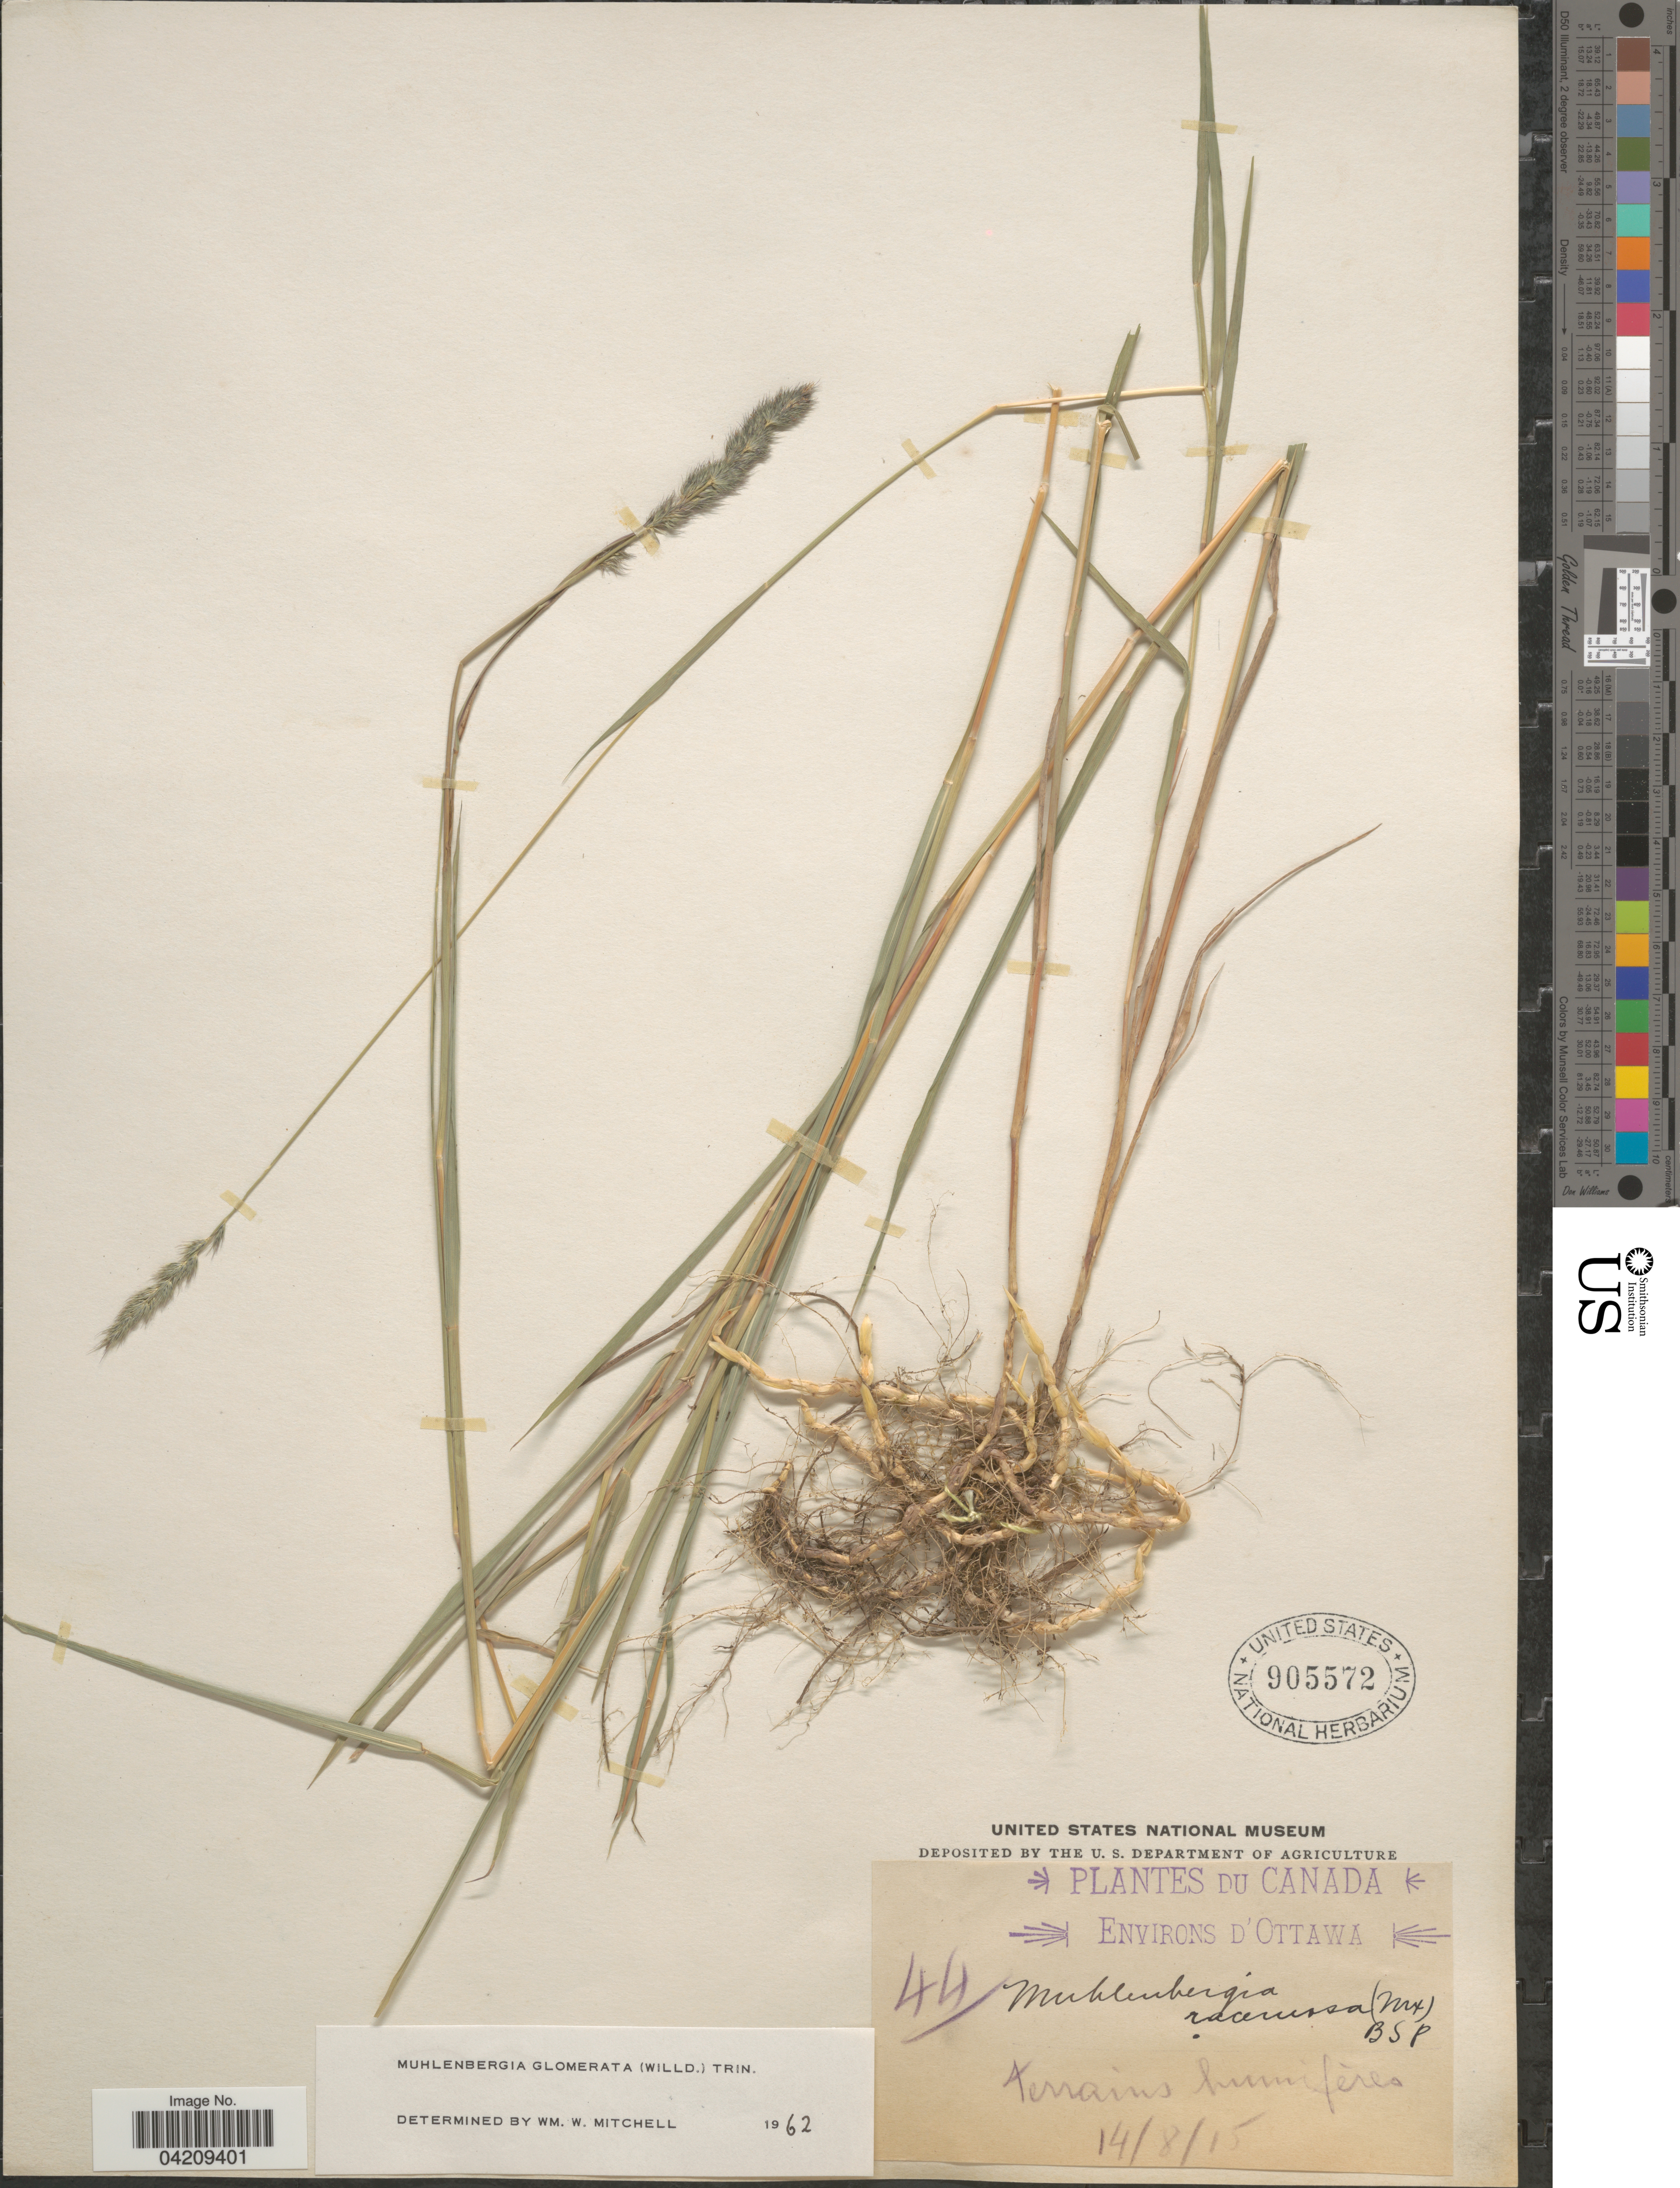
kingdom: Plantae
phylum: Tracheophyta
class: Liliopsida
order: Poales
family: Poaceae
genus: Muhlenbergia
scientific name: Muhlenbergia glomerata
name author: (Willd.) Trin.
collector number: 44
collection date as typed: Transcribed d/m/y: 14/8/15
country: Canada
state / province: Quebec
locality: Environs d'Ottawa.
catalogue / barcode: US 905572